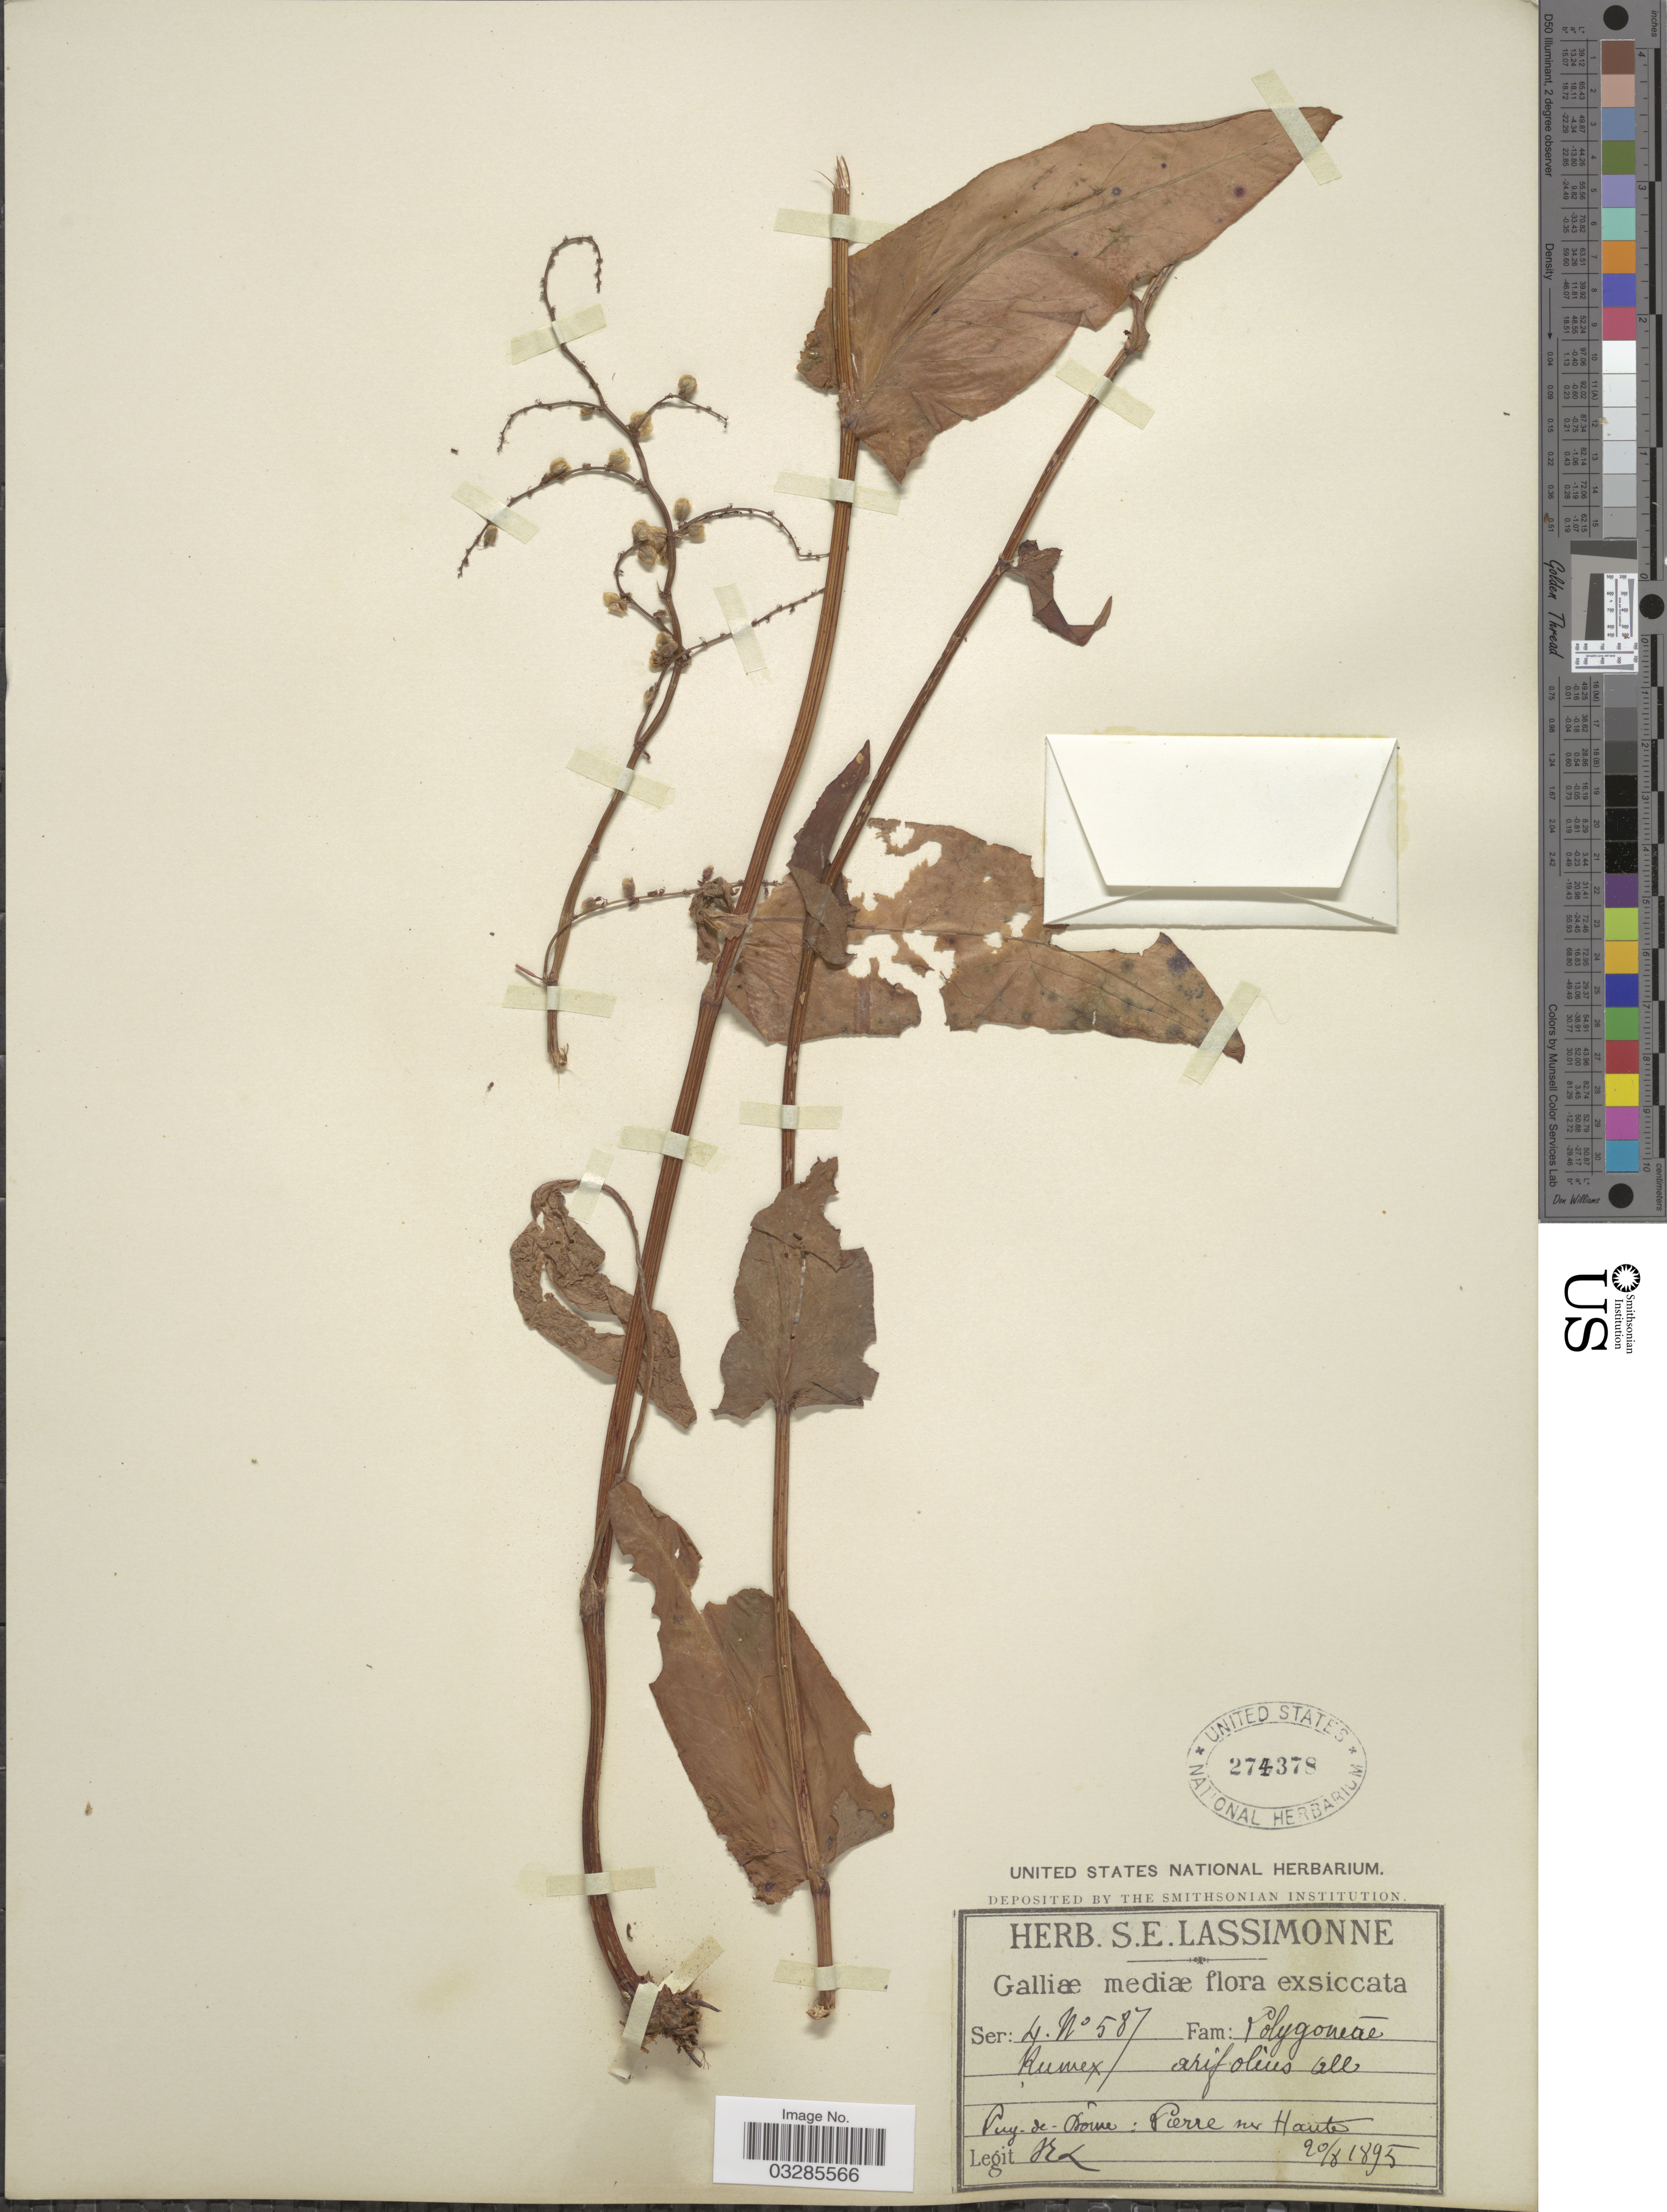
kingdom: Plantae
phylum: Tracheophyta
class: Magnoliopsida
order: Caryophyllales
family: Polygonaceae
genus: Rumex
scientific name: Rumex arifolius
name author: All.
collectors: S. Lassimonne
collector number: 587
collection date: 1895-08-20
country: France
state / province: Auvergne-Rhône-Alpes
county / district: Puy-de-Dôme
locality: Galliæ mediæ [Central France]. Puy-de-Dôme: Pierre sur Haute.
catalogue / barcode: US 274378